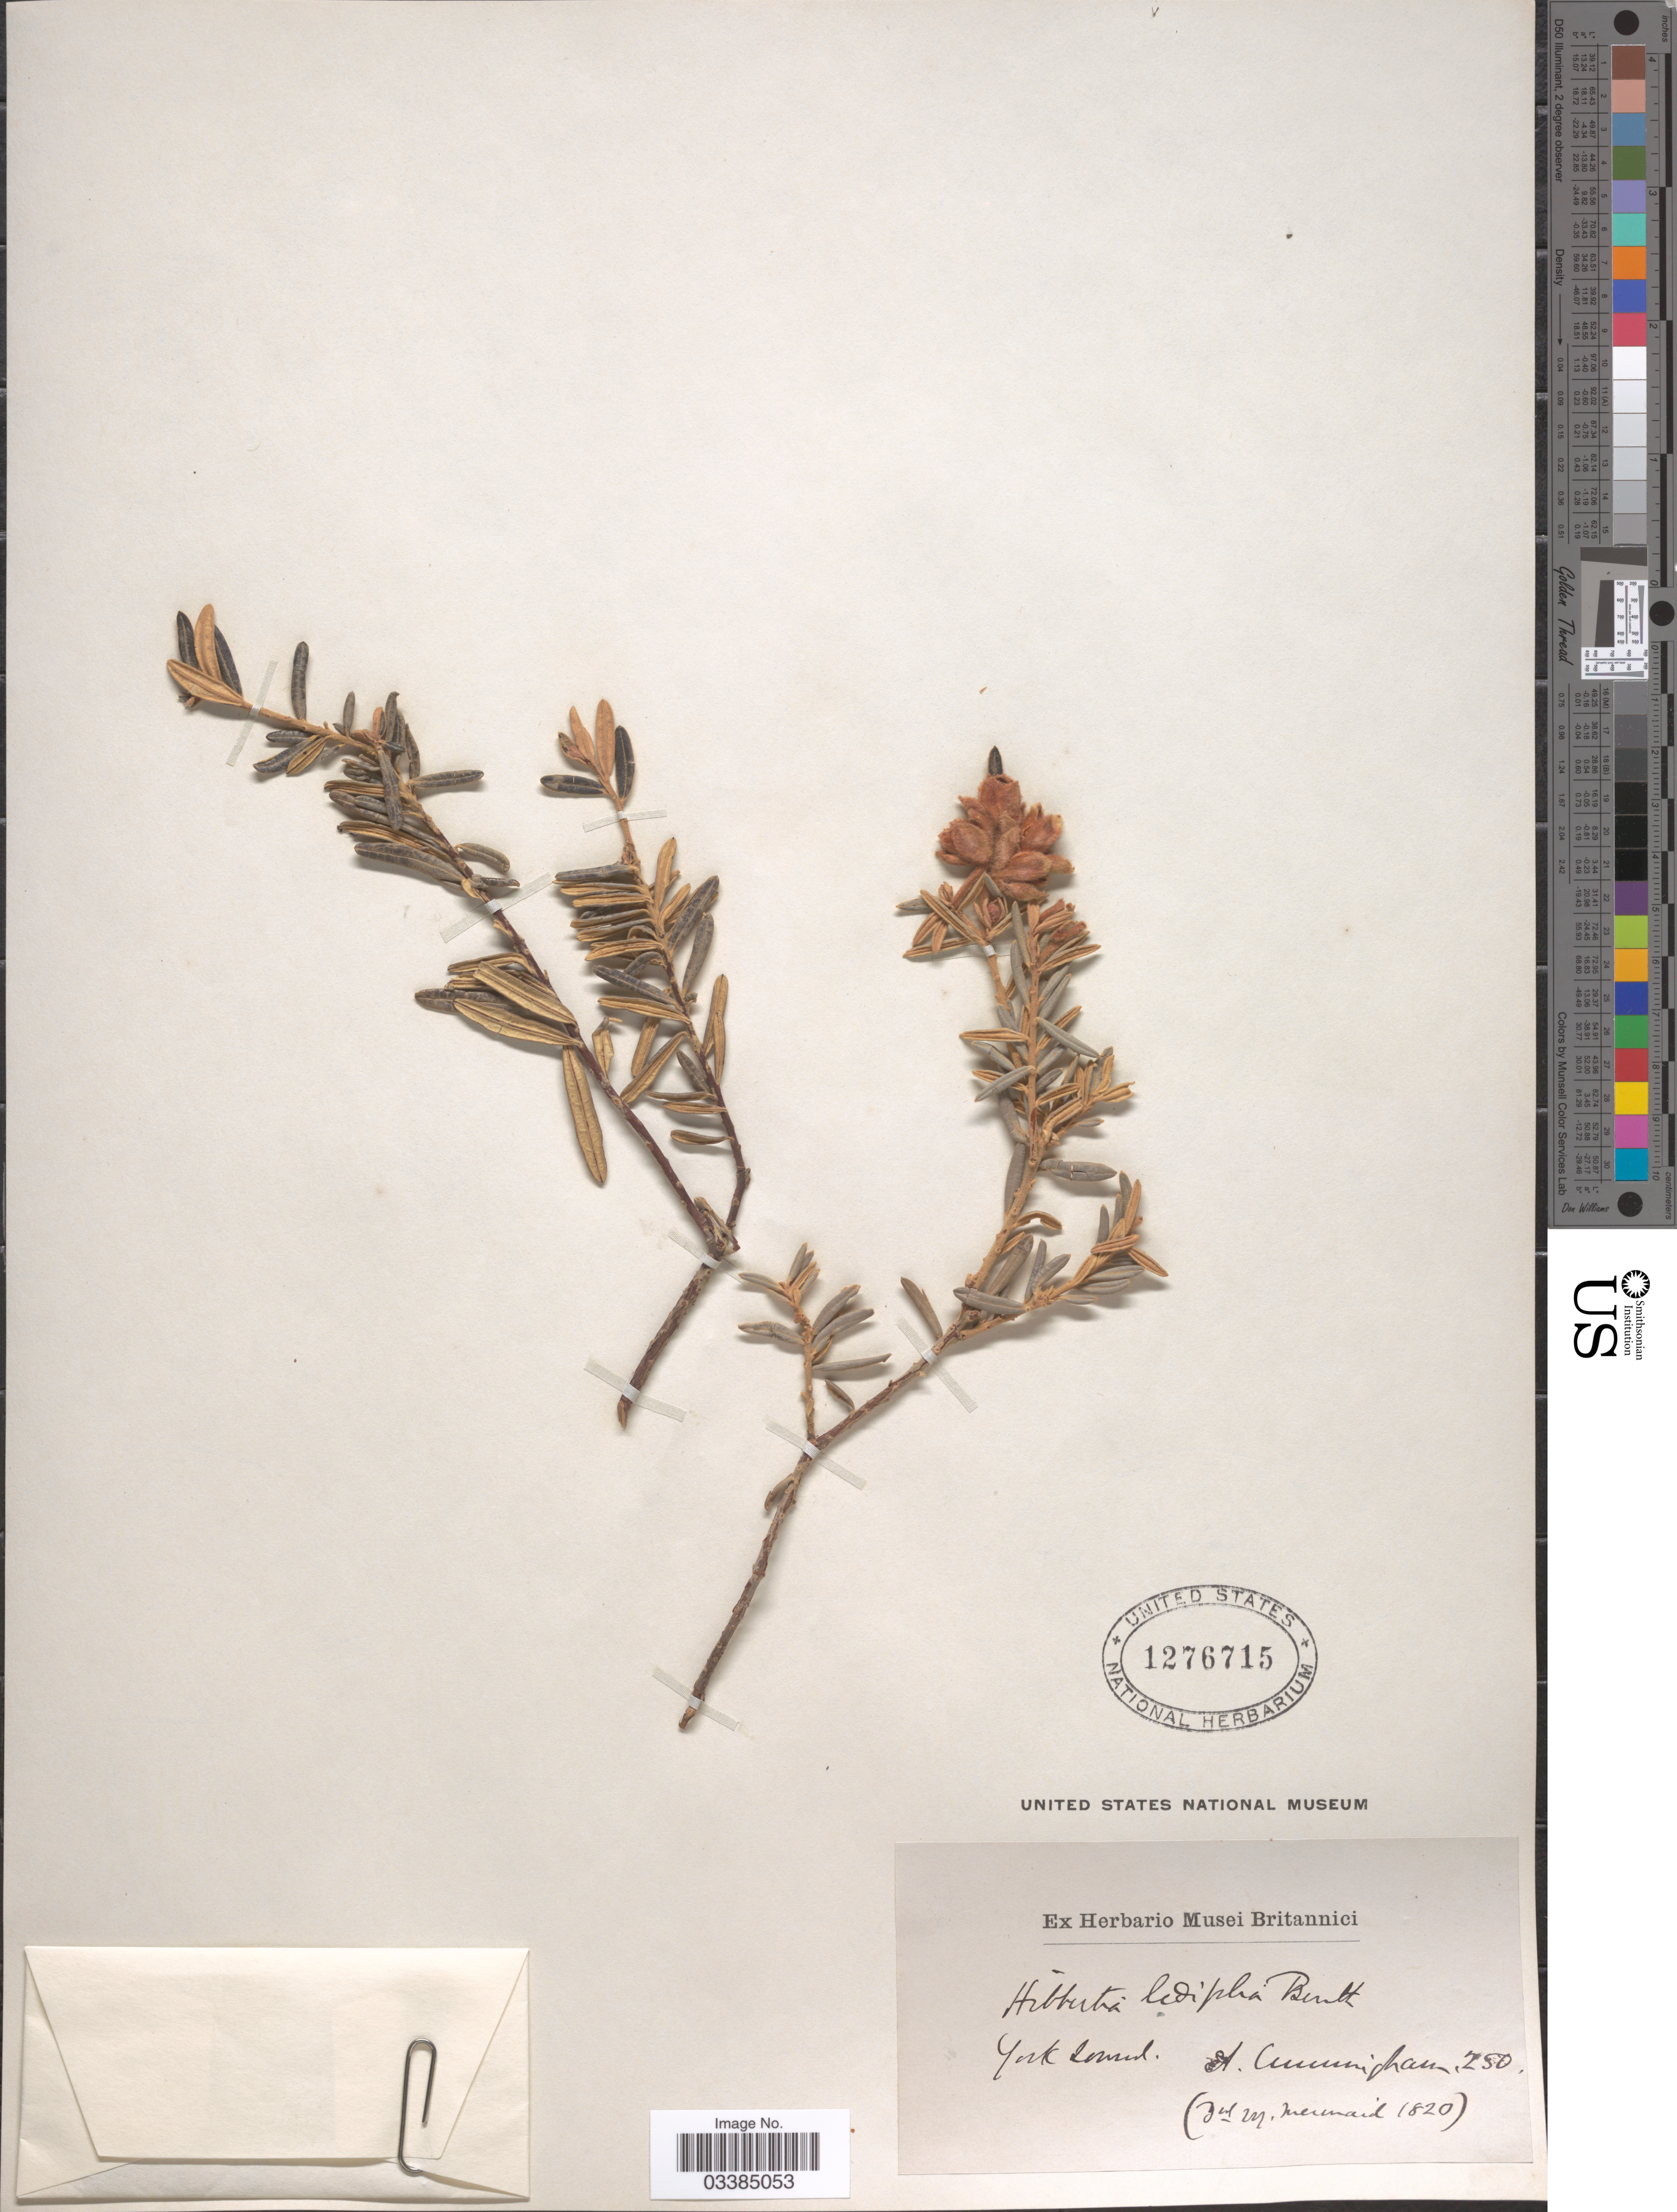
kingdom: Plantae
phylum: Tracheophyta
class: Magnoliopsida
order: Dilleniales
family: Dilleniaceae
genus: Hibbertia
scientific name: Hibbertia ledifolia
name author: Benth.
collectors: A. Cunningham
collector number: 250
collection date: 1820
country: Australia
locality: York Sound.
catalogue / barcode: US 1276715